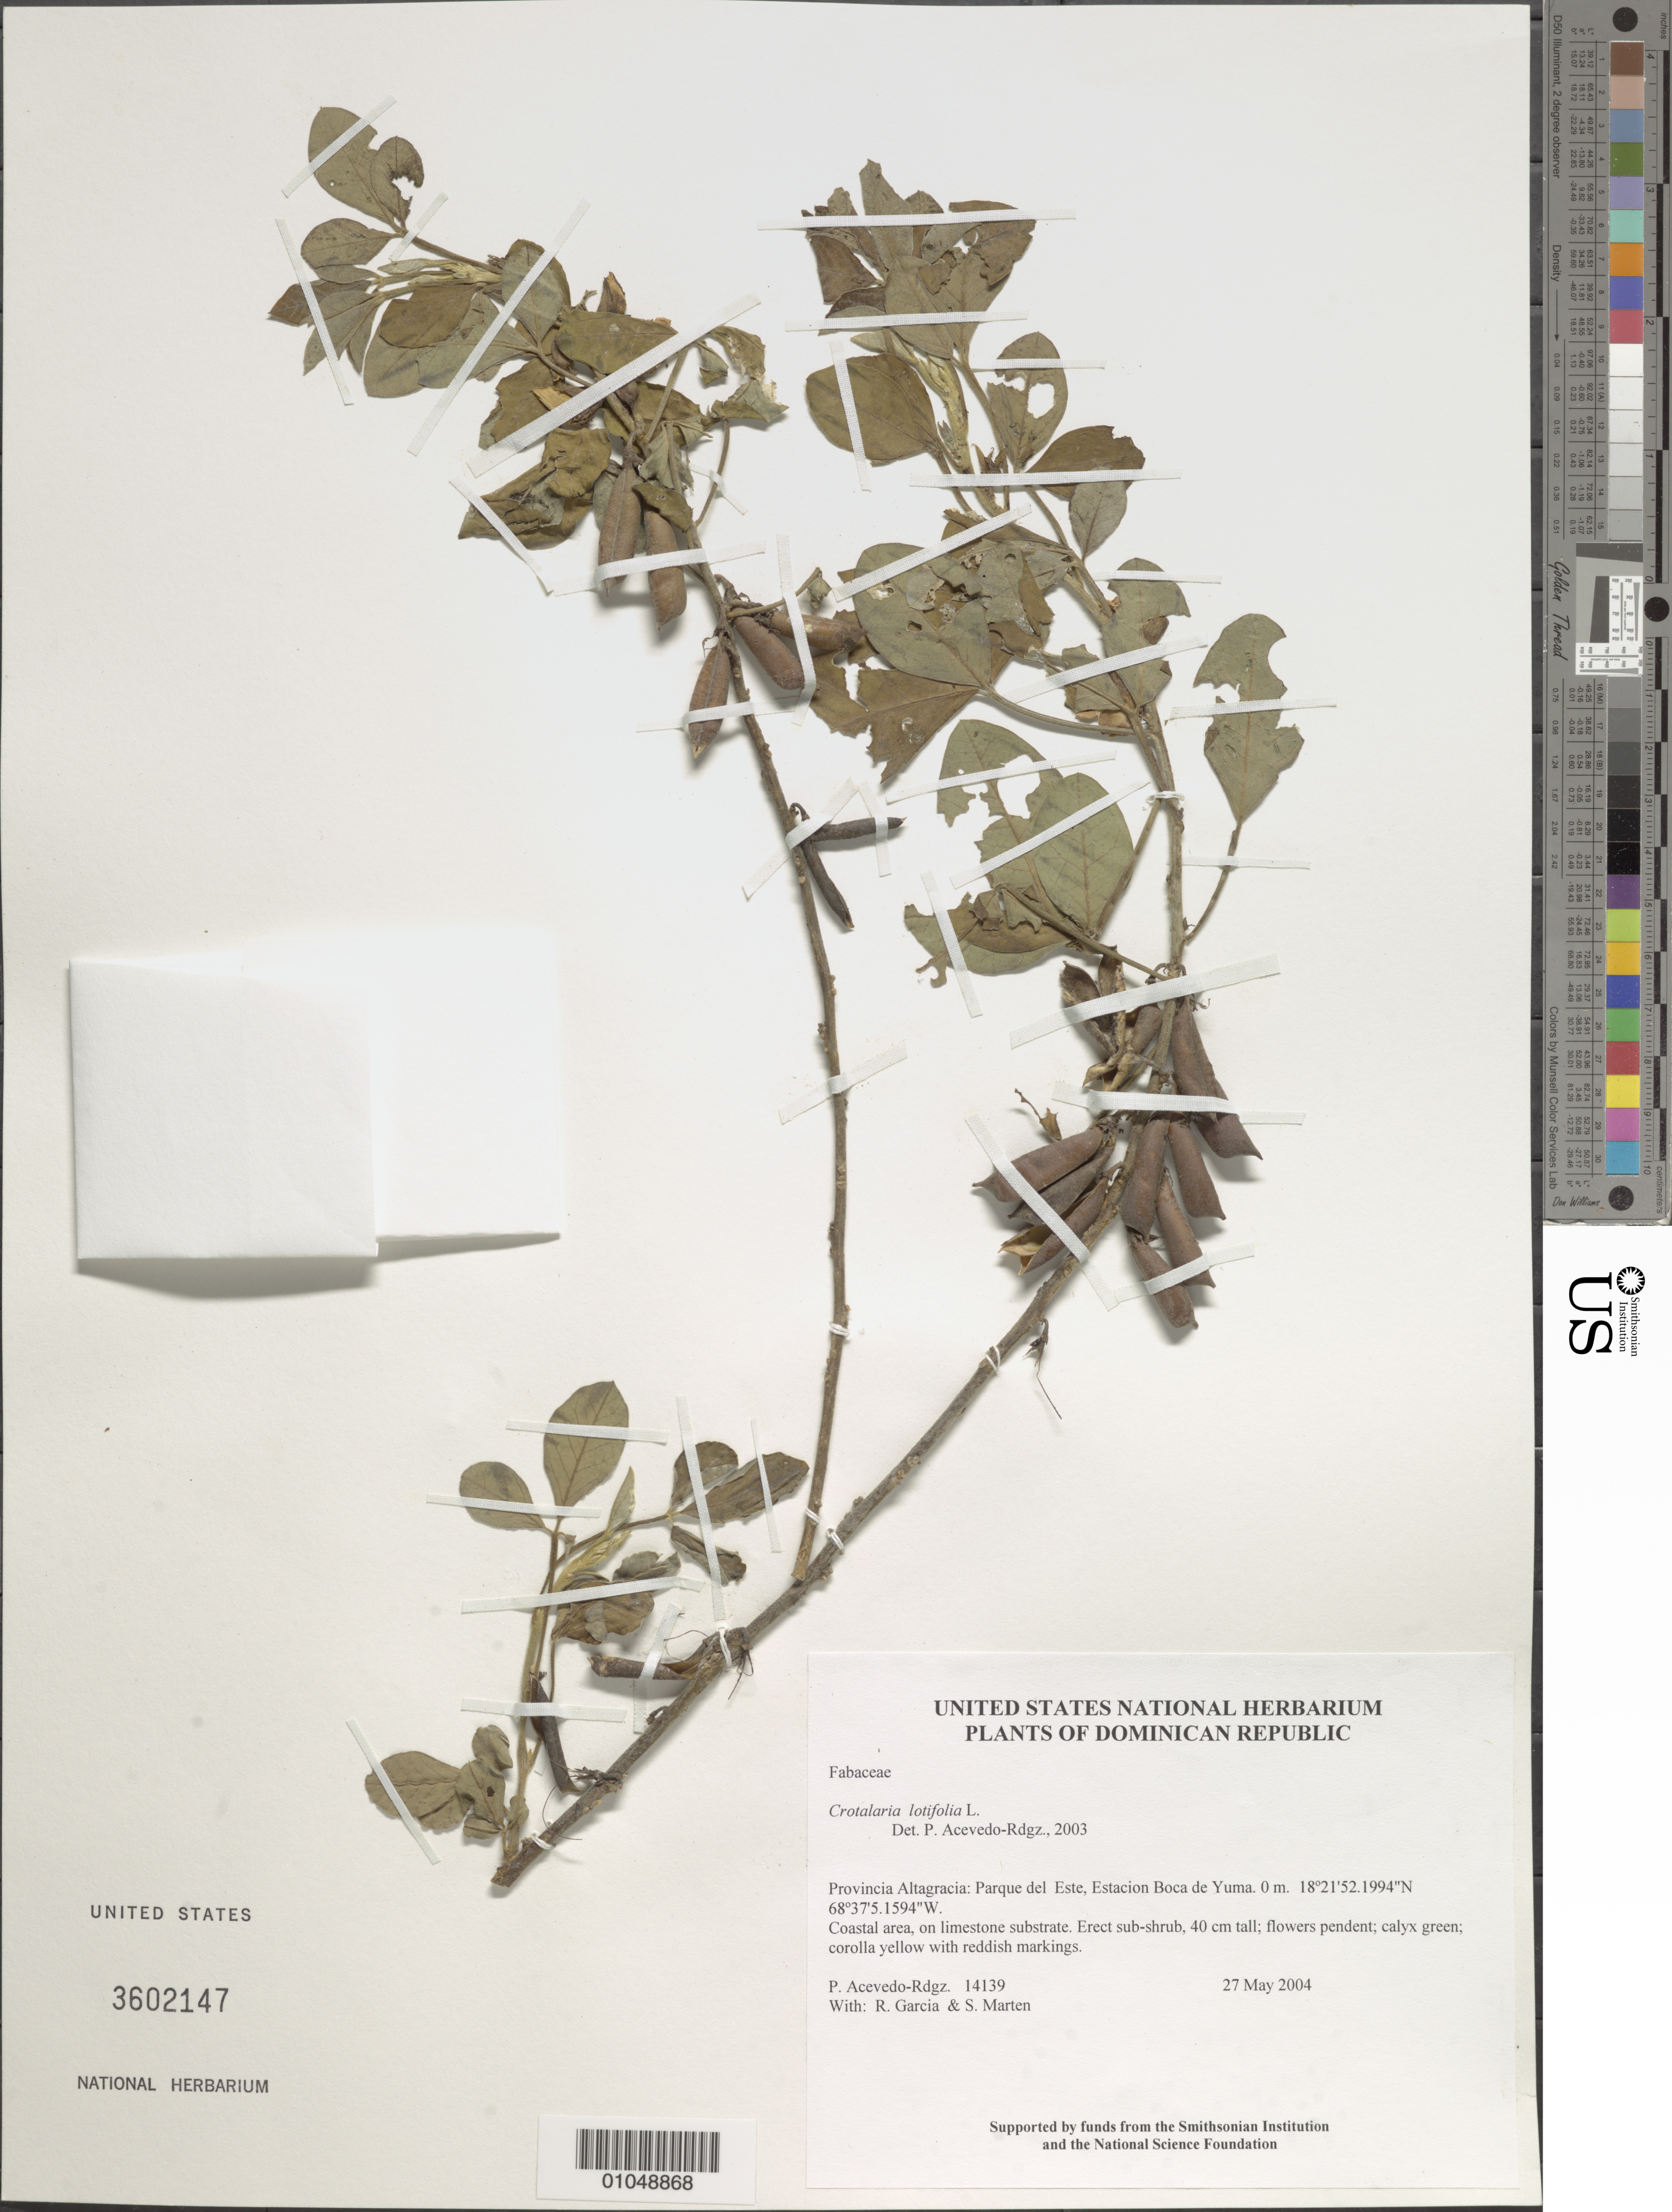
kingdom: Plantae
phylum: Tracheophyta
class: Magnoliopsida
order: Fabales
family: Fabaceae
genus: Crotalaria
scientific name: Crotalaria latifolia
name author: L.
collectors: P. Acevedo-Rodr., R. G. García & S. Marten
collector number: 14139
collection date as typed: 27 May 2004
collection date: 2004-05-27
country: Dominican Republic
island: Hispaniola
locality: Provincia Altagracia: Parque del Este, Estacion Boca de Yuma.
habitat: Coastal area, on limestone substrate.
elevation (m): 0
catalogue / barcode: US 3602147